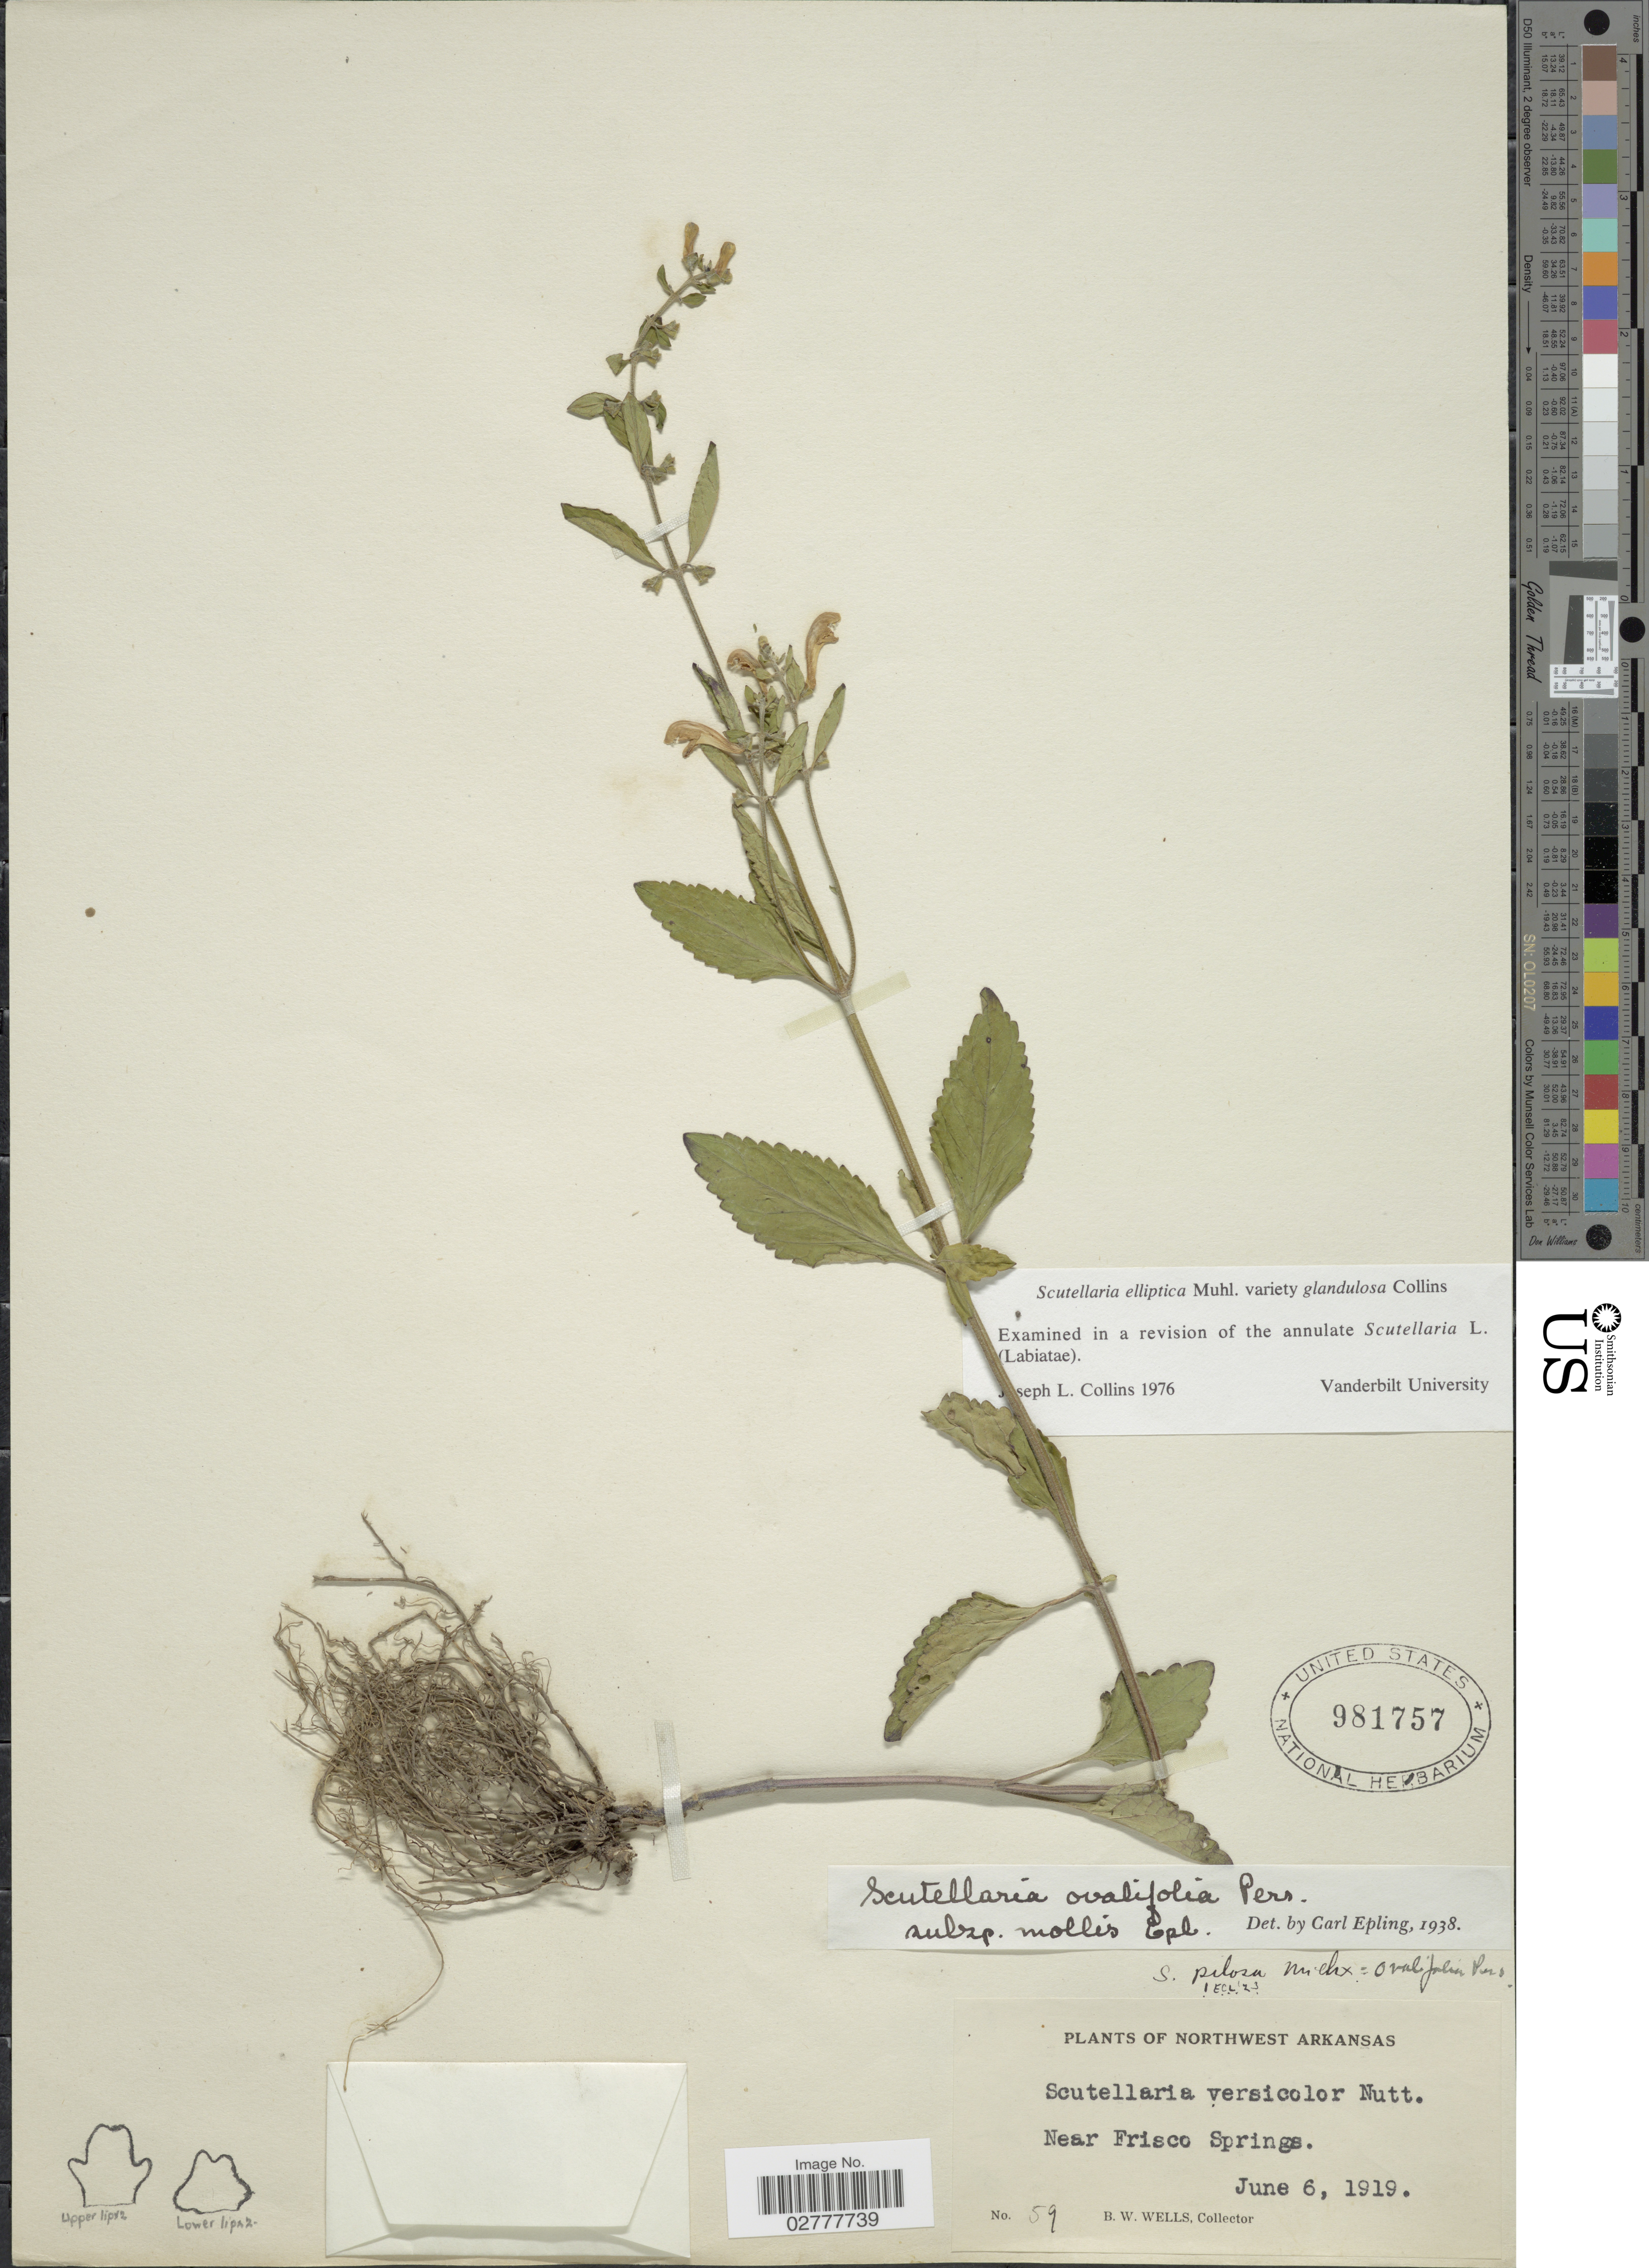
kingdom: Plantae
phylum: Tracheophyta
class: Magnoliopsida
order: Lamiales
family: Lamiaceae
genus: Scutellaria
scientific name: Scutellaria elliptica var. glandulosa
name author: J.L.Collins ex D.B. Poind.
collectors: B. Wells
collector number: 59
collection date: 1919-06-06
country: United States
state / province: Arkansas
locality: Northwest Arkansas, Near Frisco Springs.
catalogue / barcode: US 981757